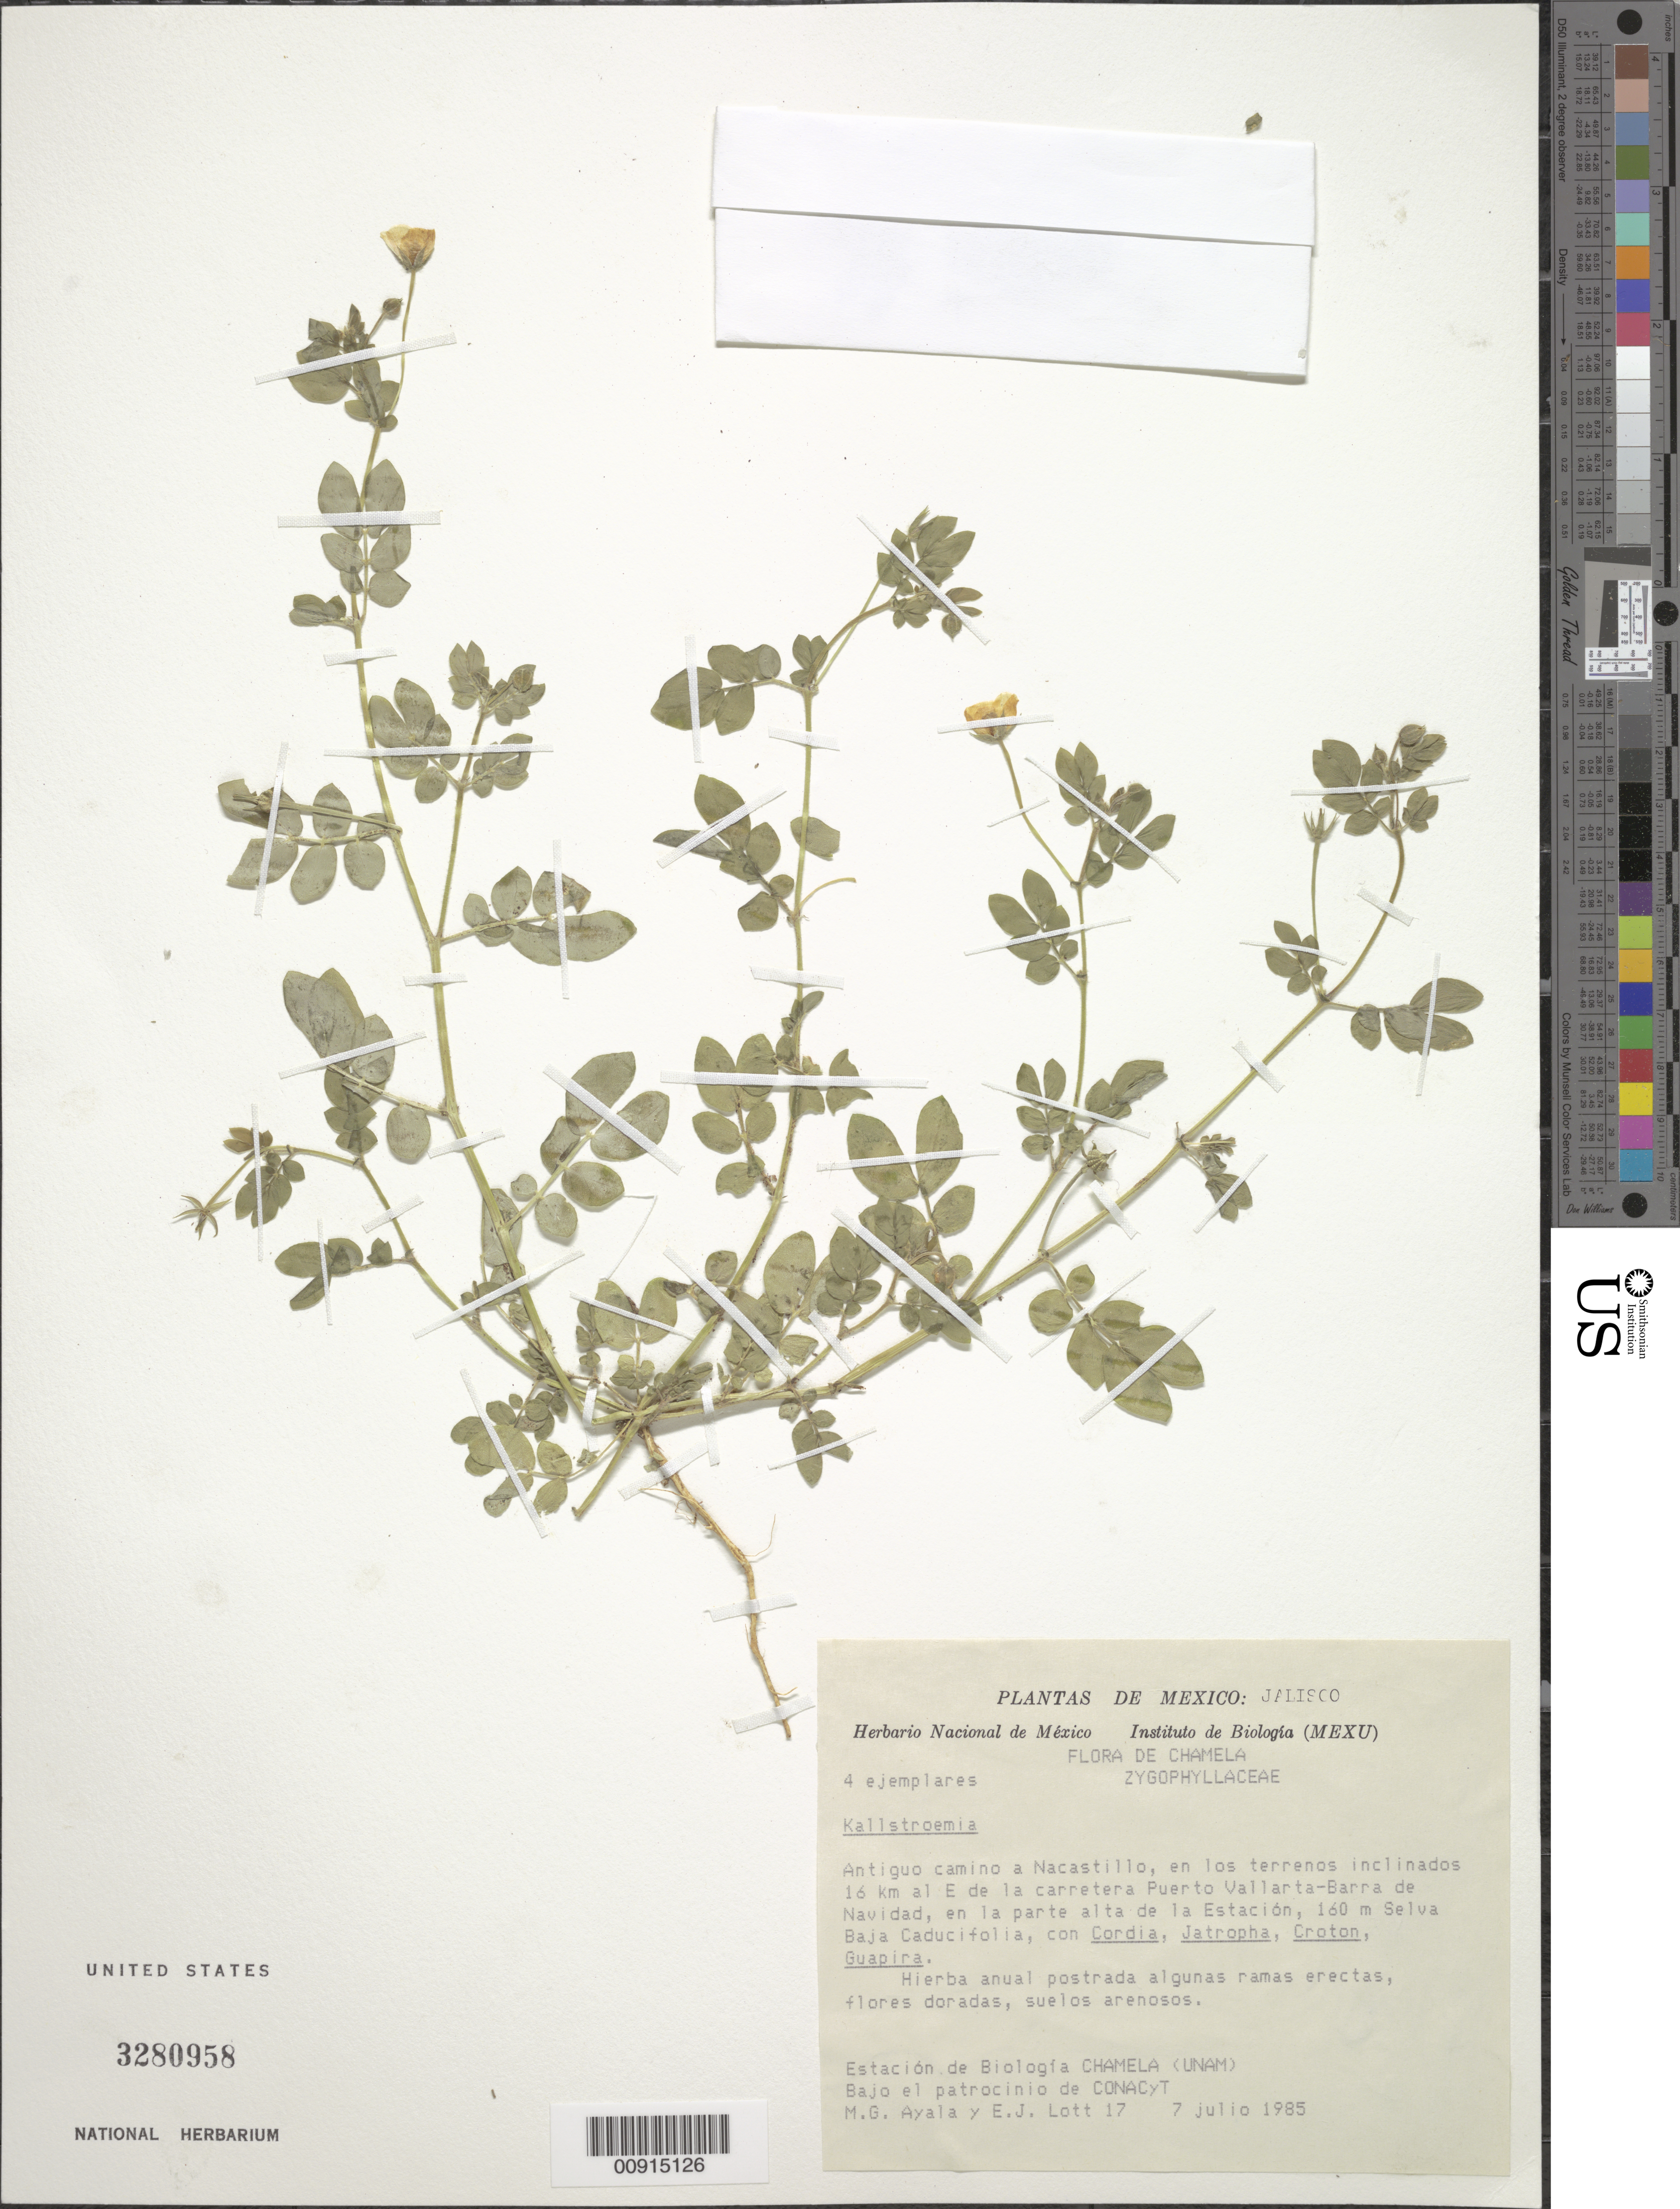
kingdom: Plantae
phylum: Tracheophyta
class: Magnoliopsida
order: Zygophyllales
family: Zygophyllaceae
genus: Kallstroemia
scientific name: Kallstroemia sp.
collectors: M. G. Ayala & E. Lott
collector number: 17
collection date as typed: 07 Jul 1985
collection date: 1985-07-07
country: Mexico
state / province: Jalisco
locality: Jalisco: Antiguo camino a Nacastillo, en los terrenos inclinados 16 km. al E de la carretera Puerto Vallarta-Barra de Navidad, en la parte alta de la Estación.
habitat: Suelos arenosos. Selva Baja Caducifolia, con Cordia, Jatropha, Croton, Guapira.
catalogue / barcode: US 3280958